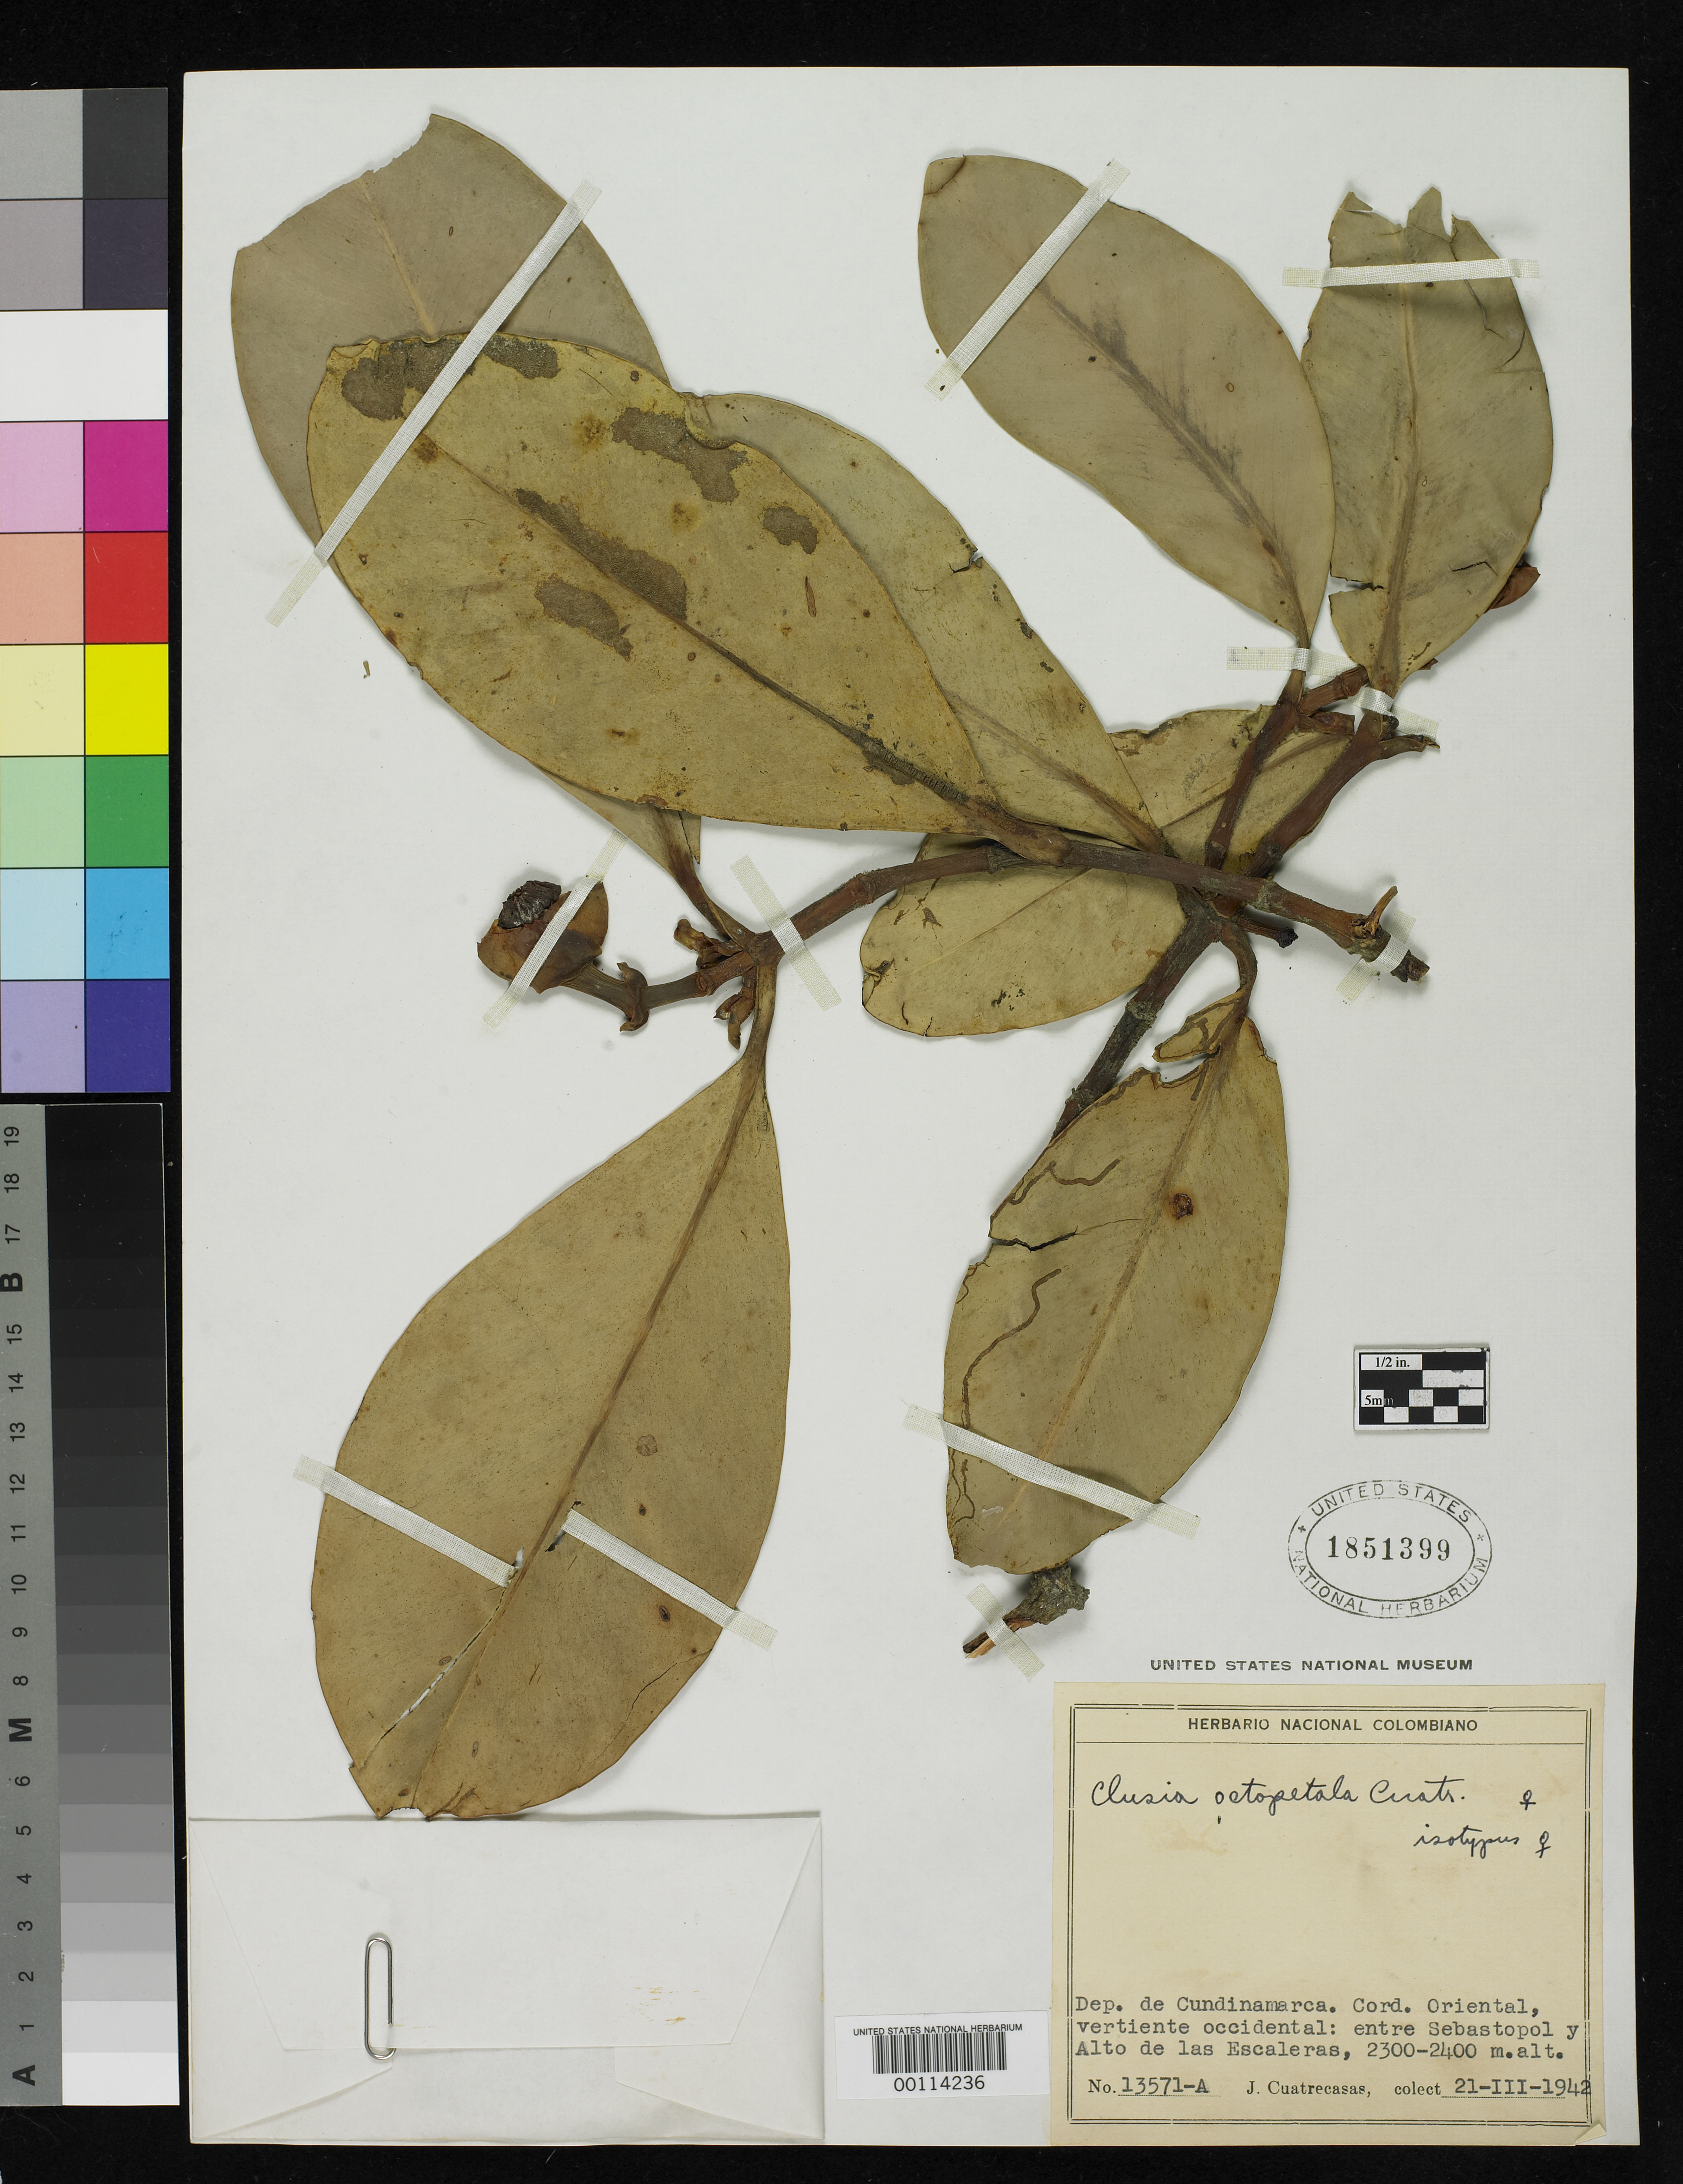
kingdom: Plantae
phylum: Tracheophyta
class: Magnoliopsida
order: Malpighiales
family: Clusiaceae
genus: Clusia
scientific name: Clusia octopetala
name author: Cuatrec.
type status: Isotype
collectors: J. Cuatrecasas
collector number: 13571 a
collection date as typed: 21 Mar 1942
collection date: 1942-03-21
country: Colombia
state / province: Cundinamarca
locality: Cord. Oriental, Vertiente Occidental, entre Sebastopol & Alto de las Escaleras.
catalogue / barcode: US 1851399